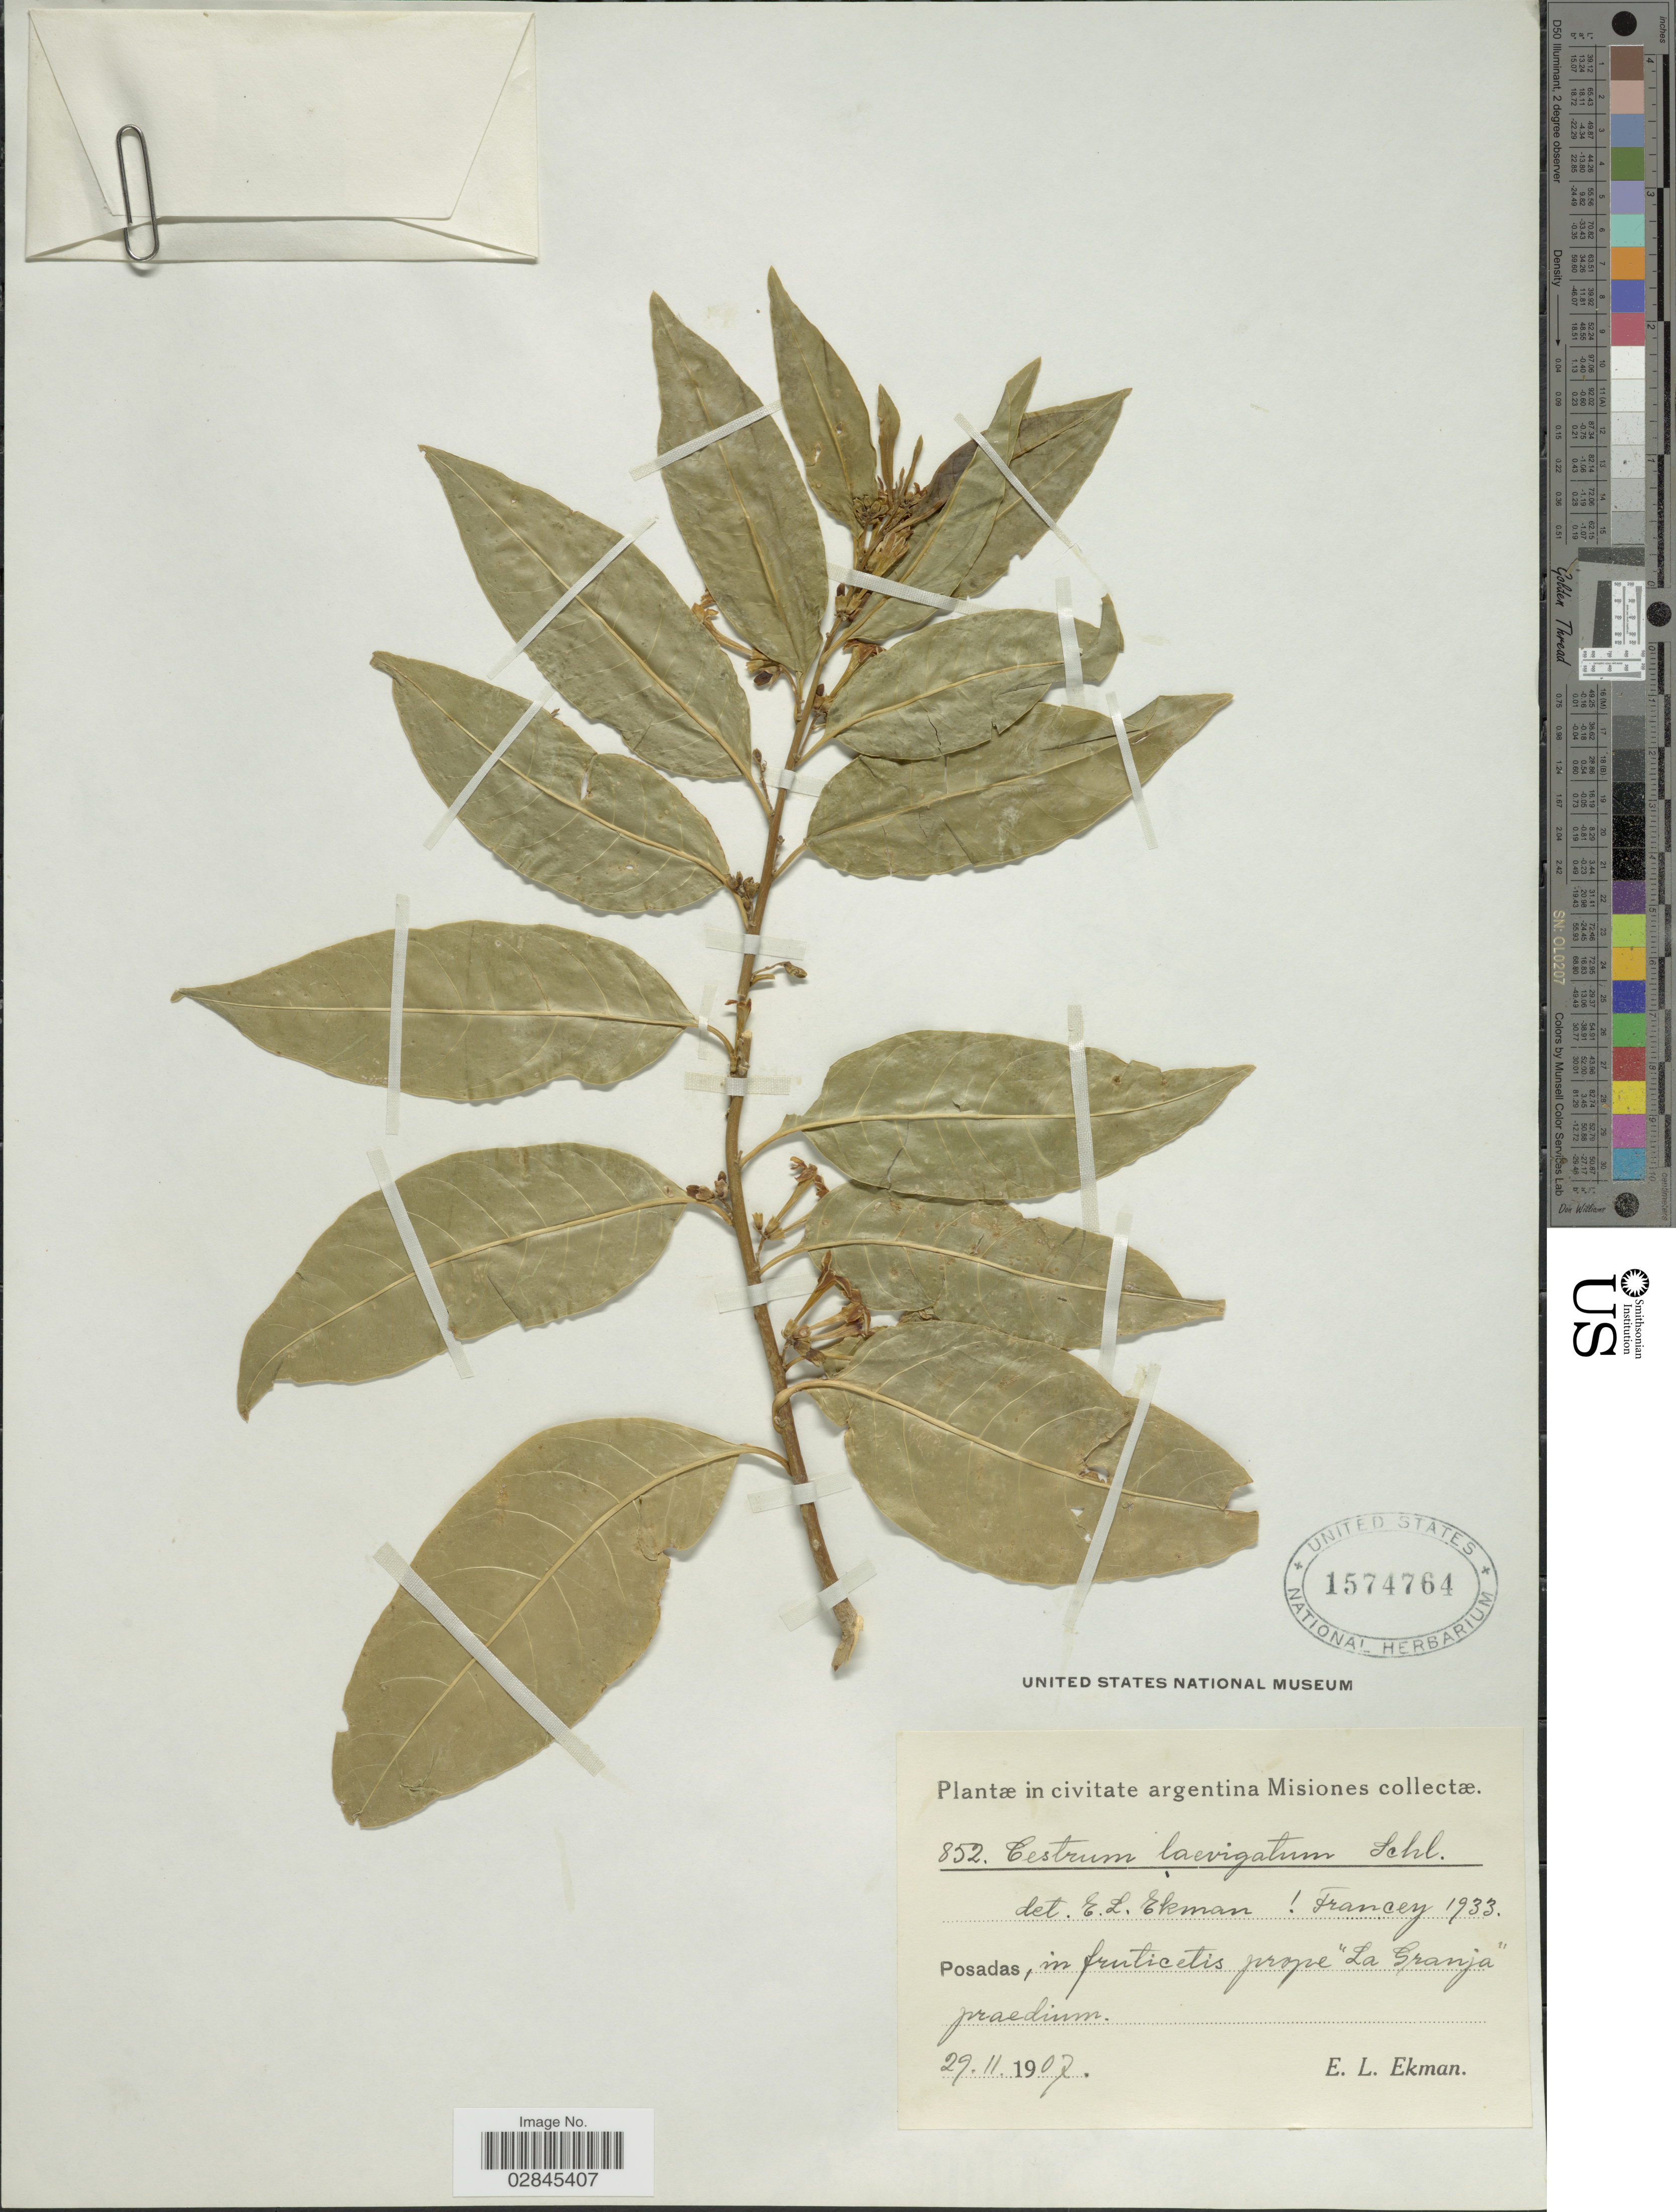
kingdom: Plantae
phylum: Tracheophyta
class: Magnoliopsida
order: Solanales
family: Solanaceae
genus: Cestrum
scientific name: Cestrum laevigatum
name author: Schltdl.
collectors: E. L. Ekman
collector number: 852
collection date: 1907-11-29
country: Argentina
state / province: Misiones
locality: Posadas, in fruticetis prope "La Granja" praedium.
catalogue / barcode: US 1574764